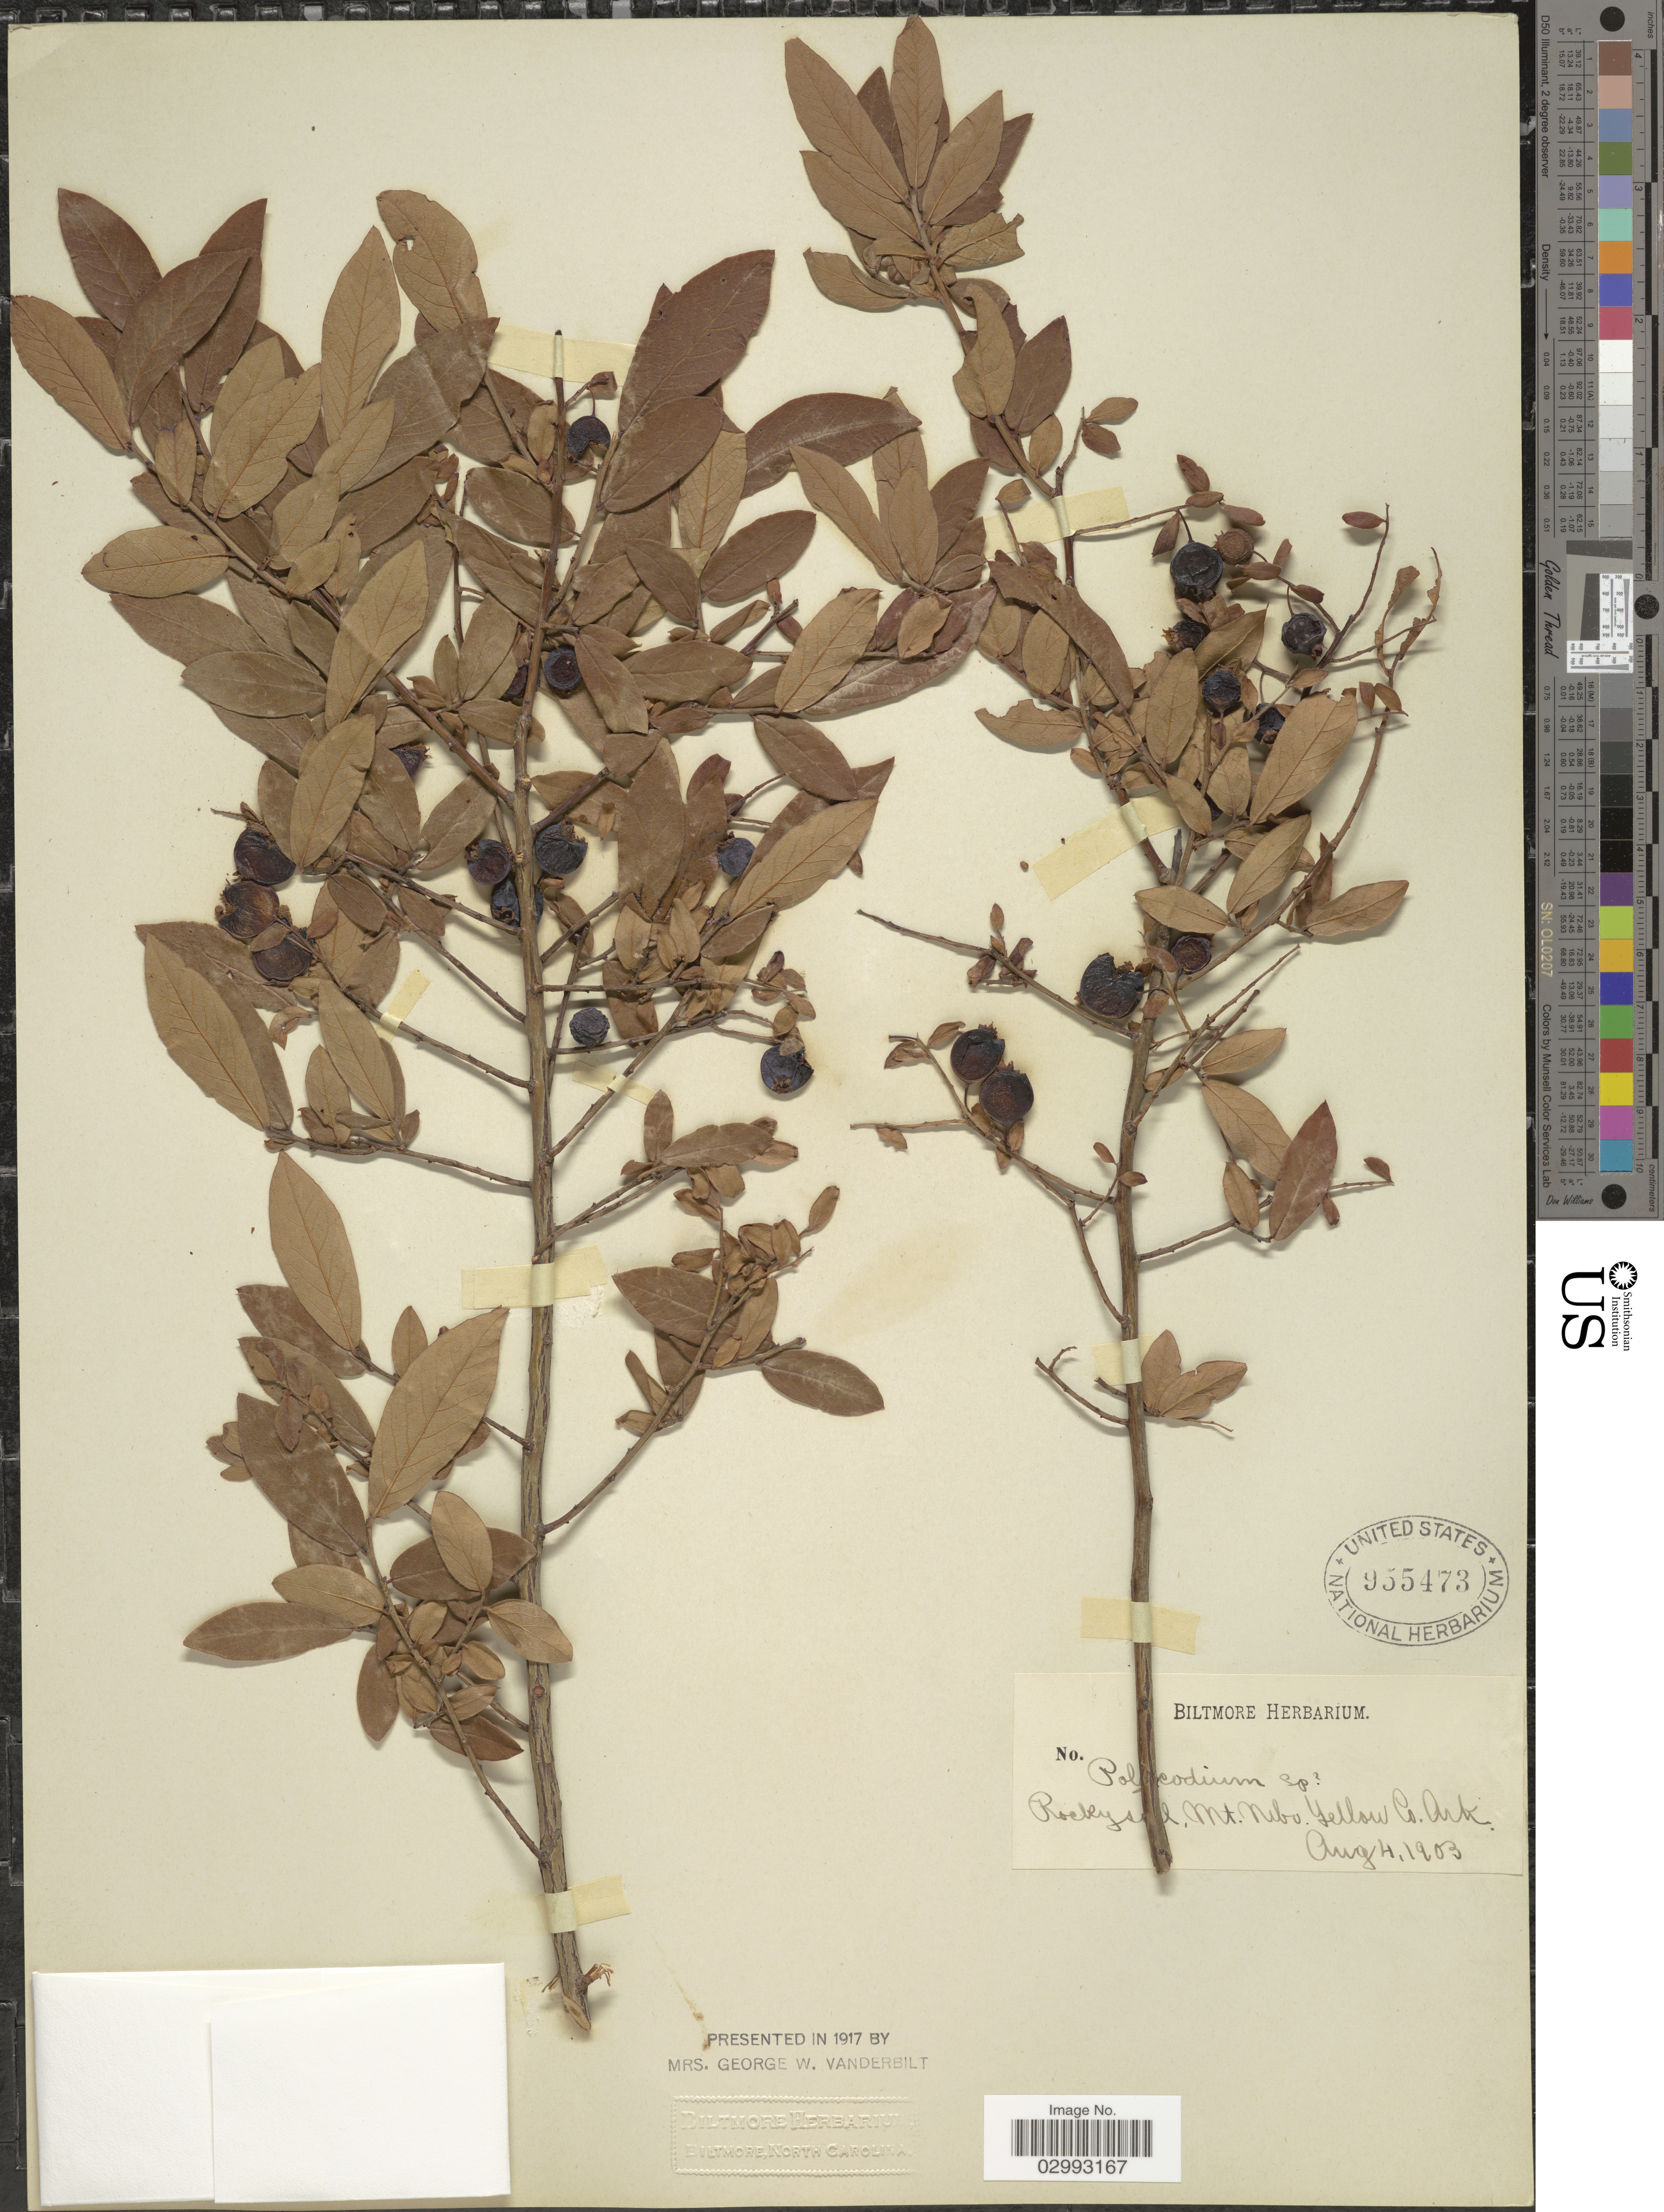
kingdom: Plantae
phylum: Tracheophyta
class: Magnoliopsida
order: Ericales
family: Ericaceae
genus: Polycodium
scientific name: Polycodium melanocarpum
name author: (C. Mohr) Small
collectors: ex herb. Biltmore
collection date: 1903-08-04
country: United States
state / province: Arkansas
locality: Mt. Nebo. Yellow Co. Ark.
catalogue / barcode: US 955473